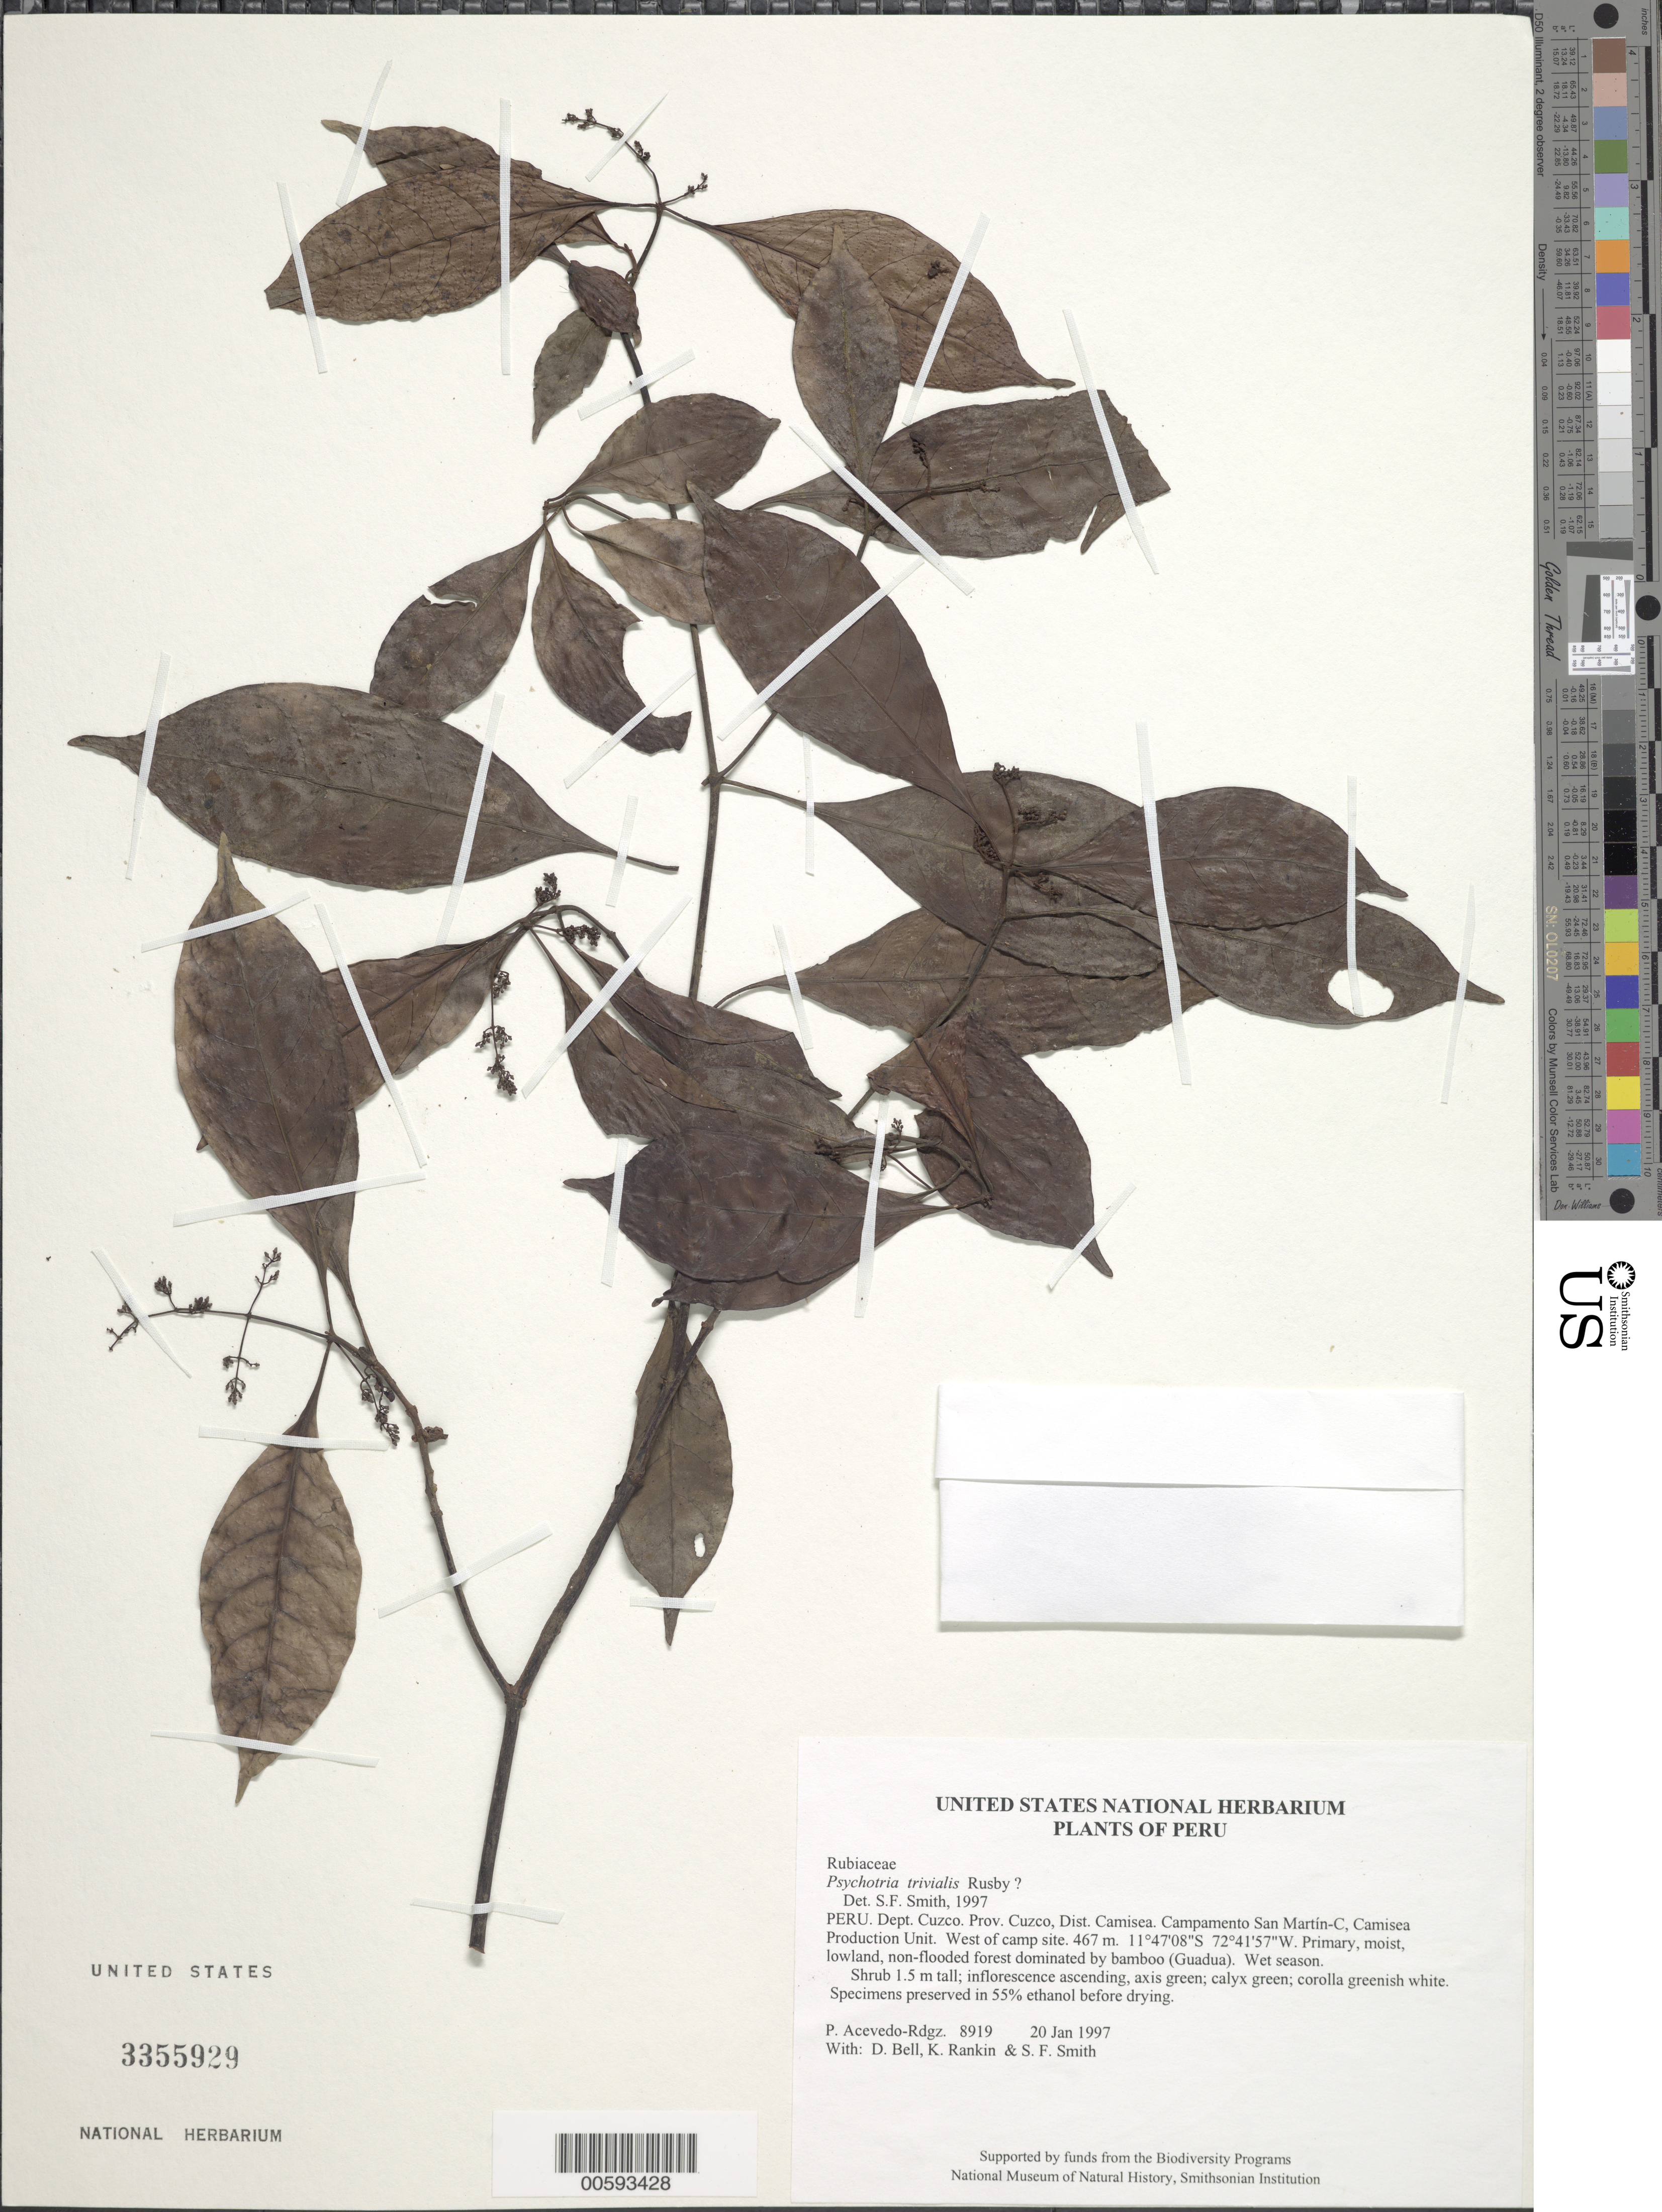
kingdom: Plantae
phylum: Tracheophyta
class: Magnoliopsida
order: Gentianales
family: Rubiaceae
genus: Psychotria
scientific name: Psychotria trivialis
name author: Rusby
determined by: Smith, Stephen F., (US), NMNH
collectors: P. Acevedo-Rodr., D. A. Bell, K. B. Rankin & S.F. Smith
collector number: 8919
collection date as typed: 20 Jan 1997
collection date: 1997-01-20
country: Peru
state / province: Cusco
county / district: Cusco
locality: Districto Camisea, Campamento San Martín-C, Camisea Production Unit. West of camp site.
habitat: Primary, moist, lowland, non-flooded forest dominated by bamboo (Guadua). Wet season.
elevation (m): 467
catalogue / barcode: US 3355929